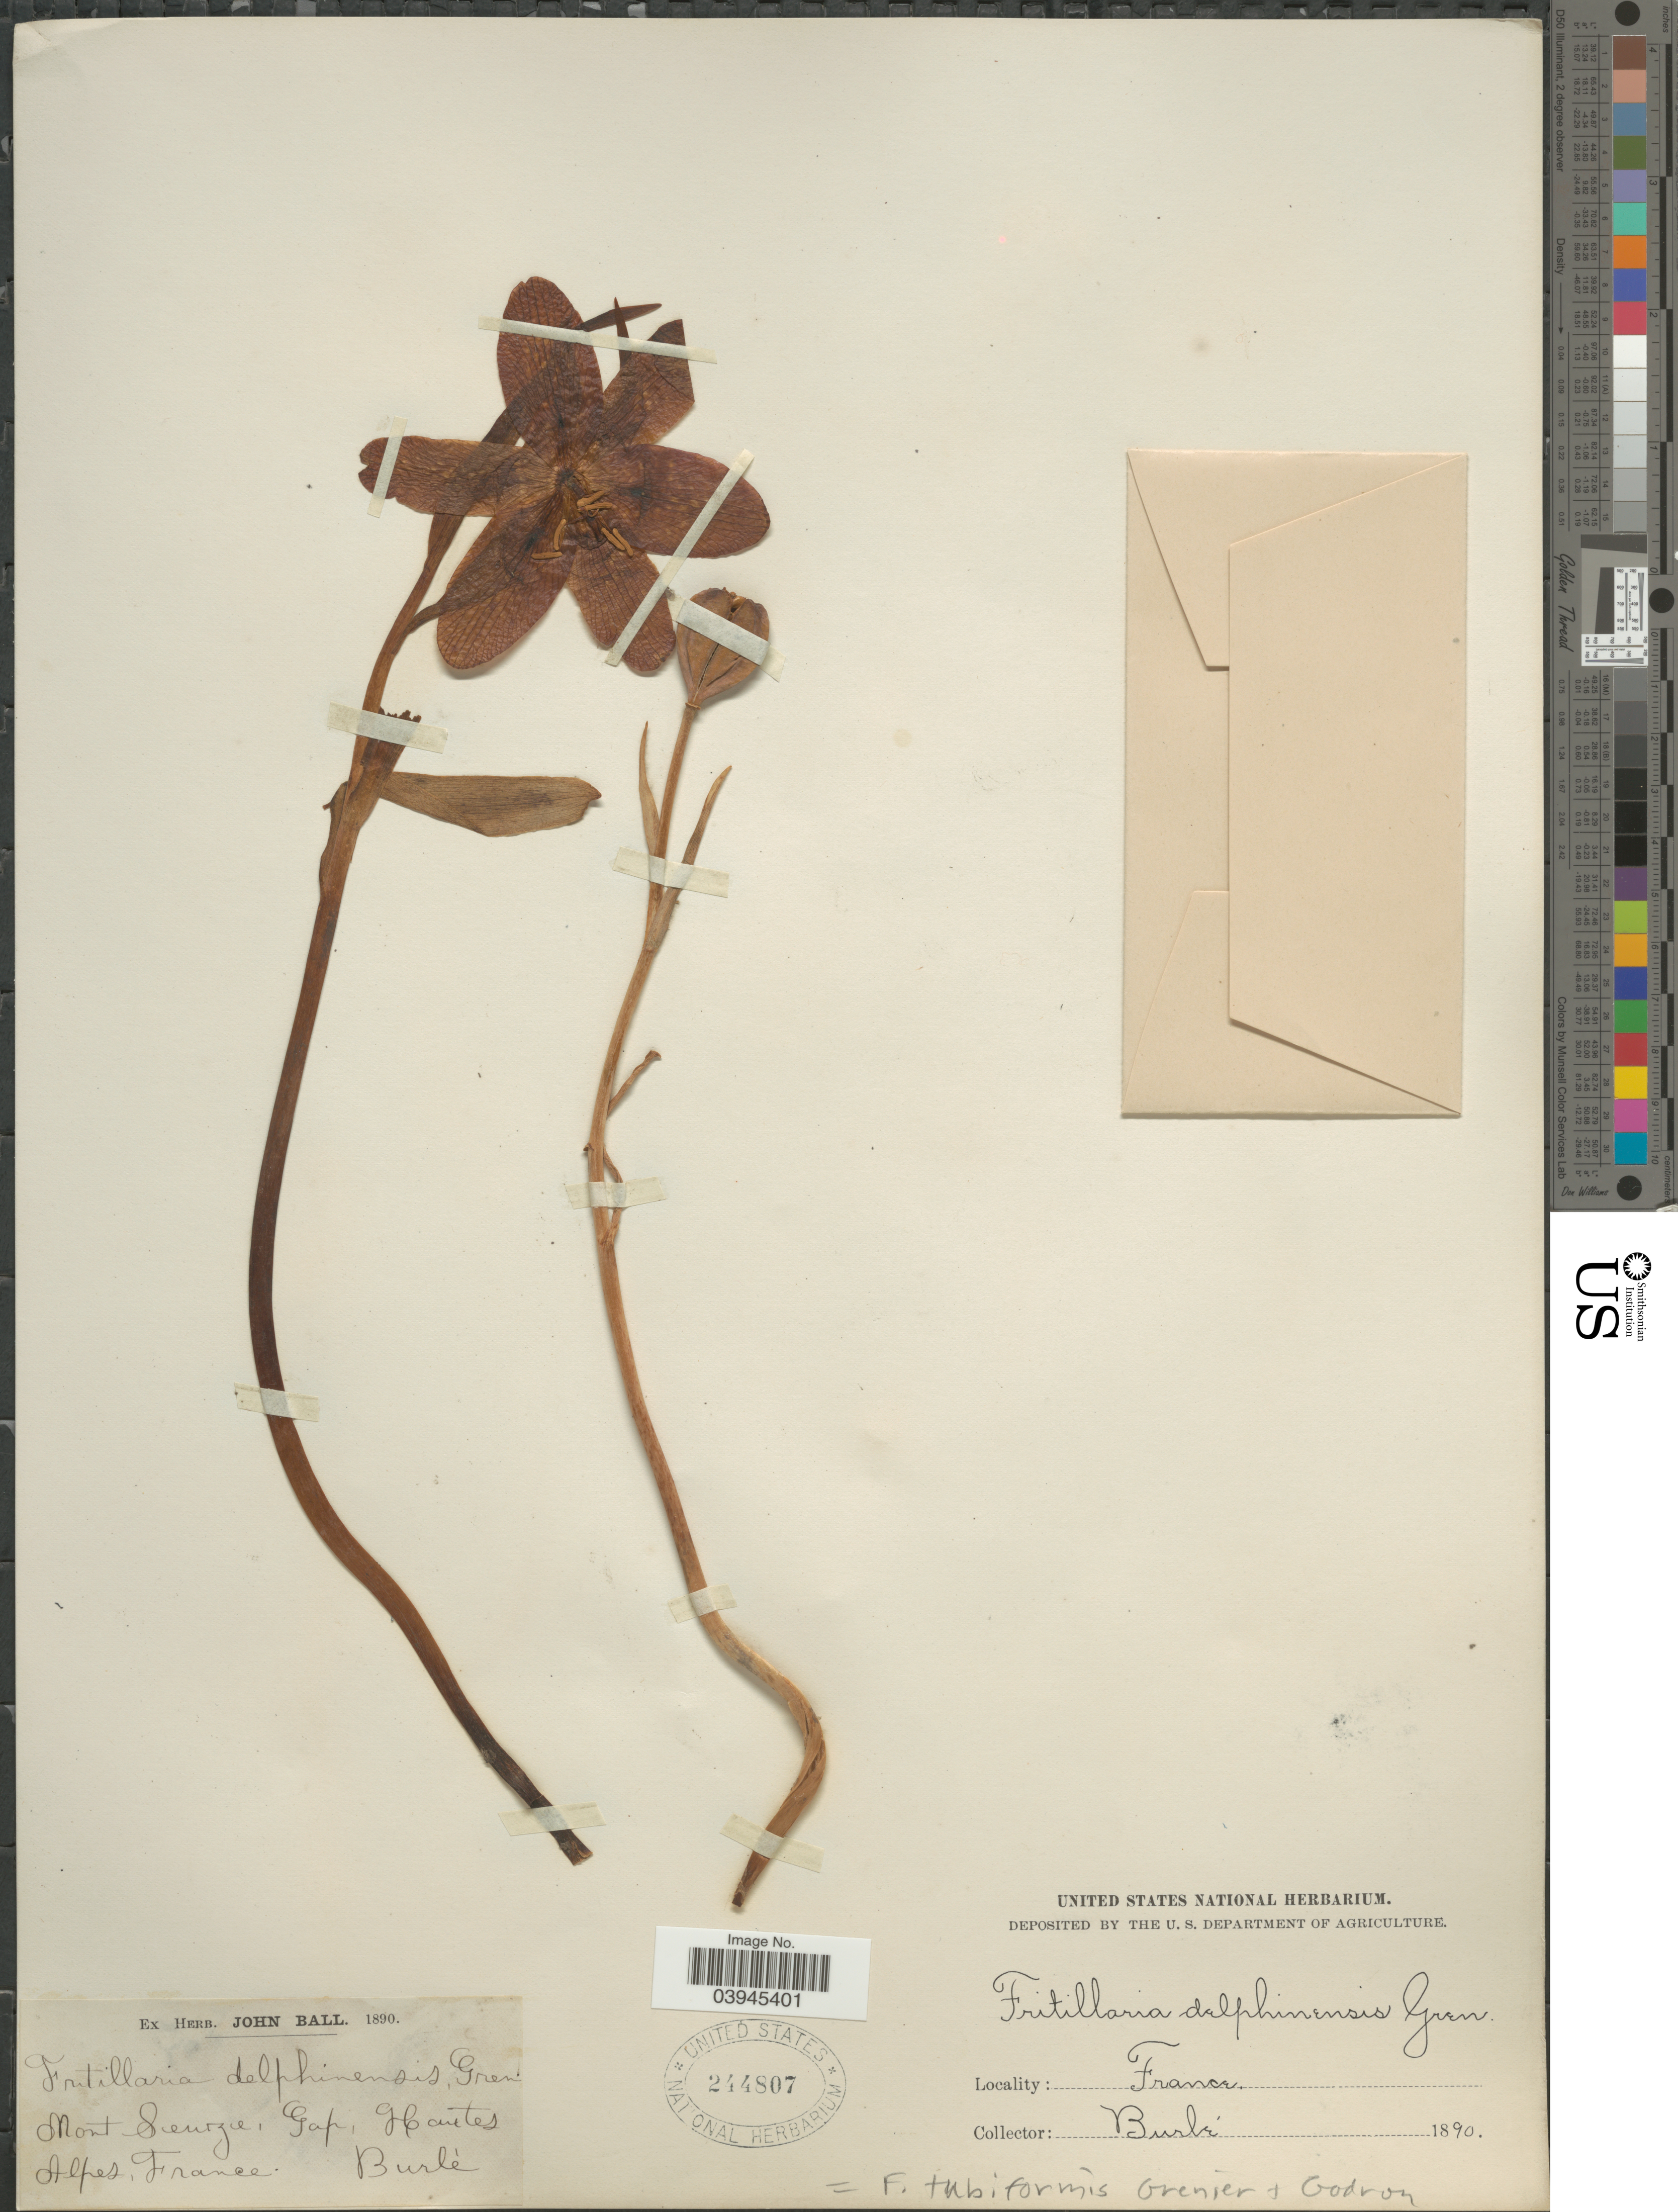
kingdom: Plantae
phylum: Tracheophyta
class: Liliopsida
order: Liliales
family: Liliaceae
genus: Fritillaria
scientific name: Fritillaria tubiformis var. moggridgei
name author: (Boiss. & Reut. ex Planch.) Rouy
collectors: Burle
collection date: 1890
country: France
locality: Mont Ségur, Gap, Hautes Alpes.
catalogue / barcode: US 244807